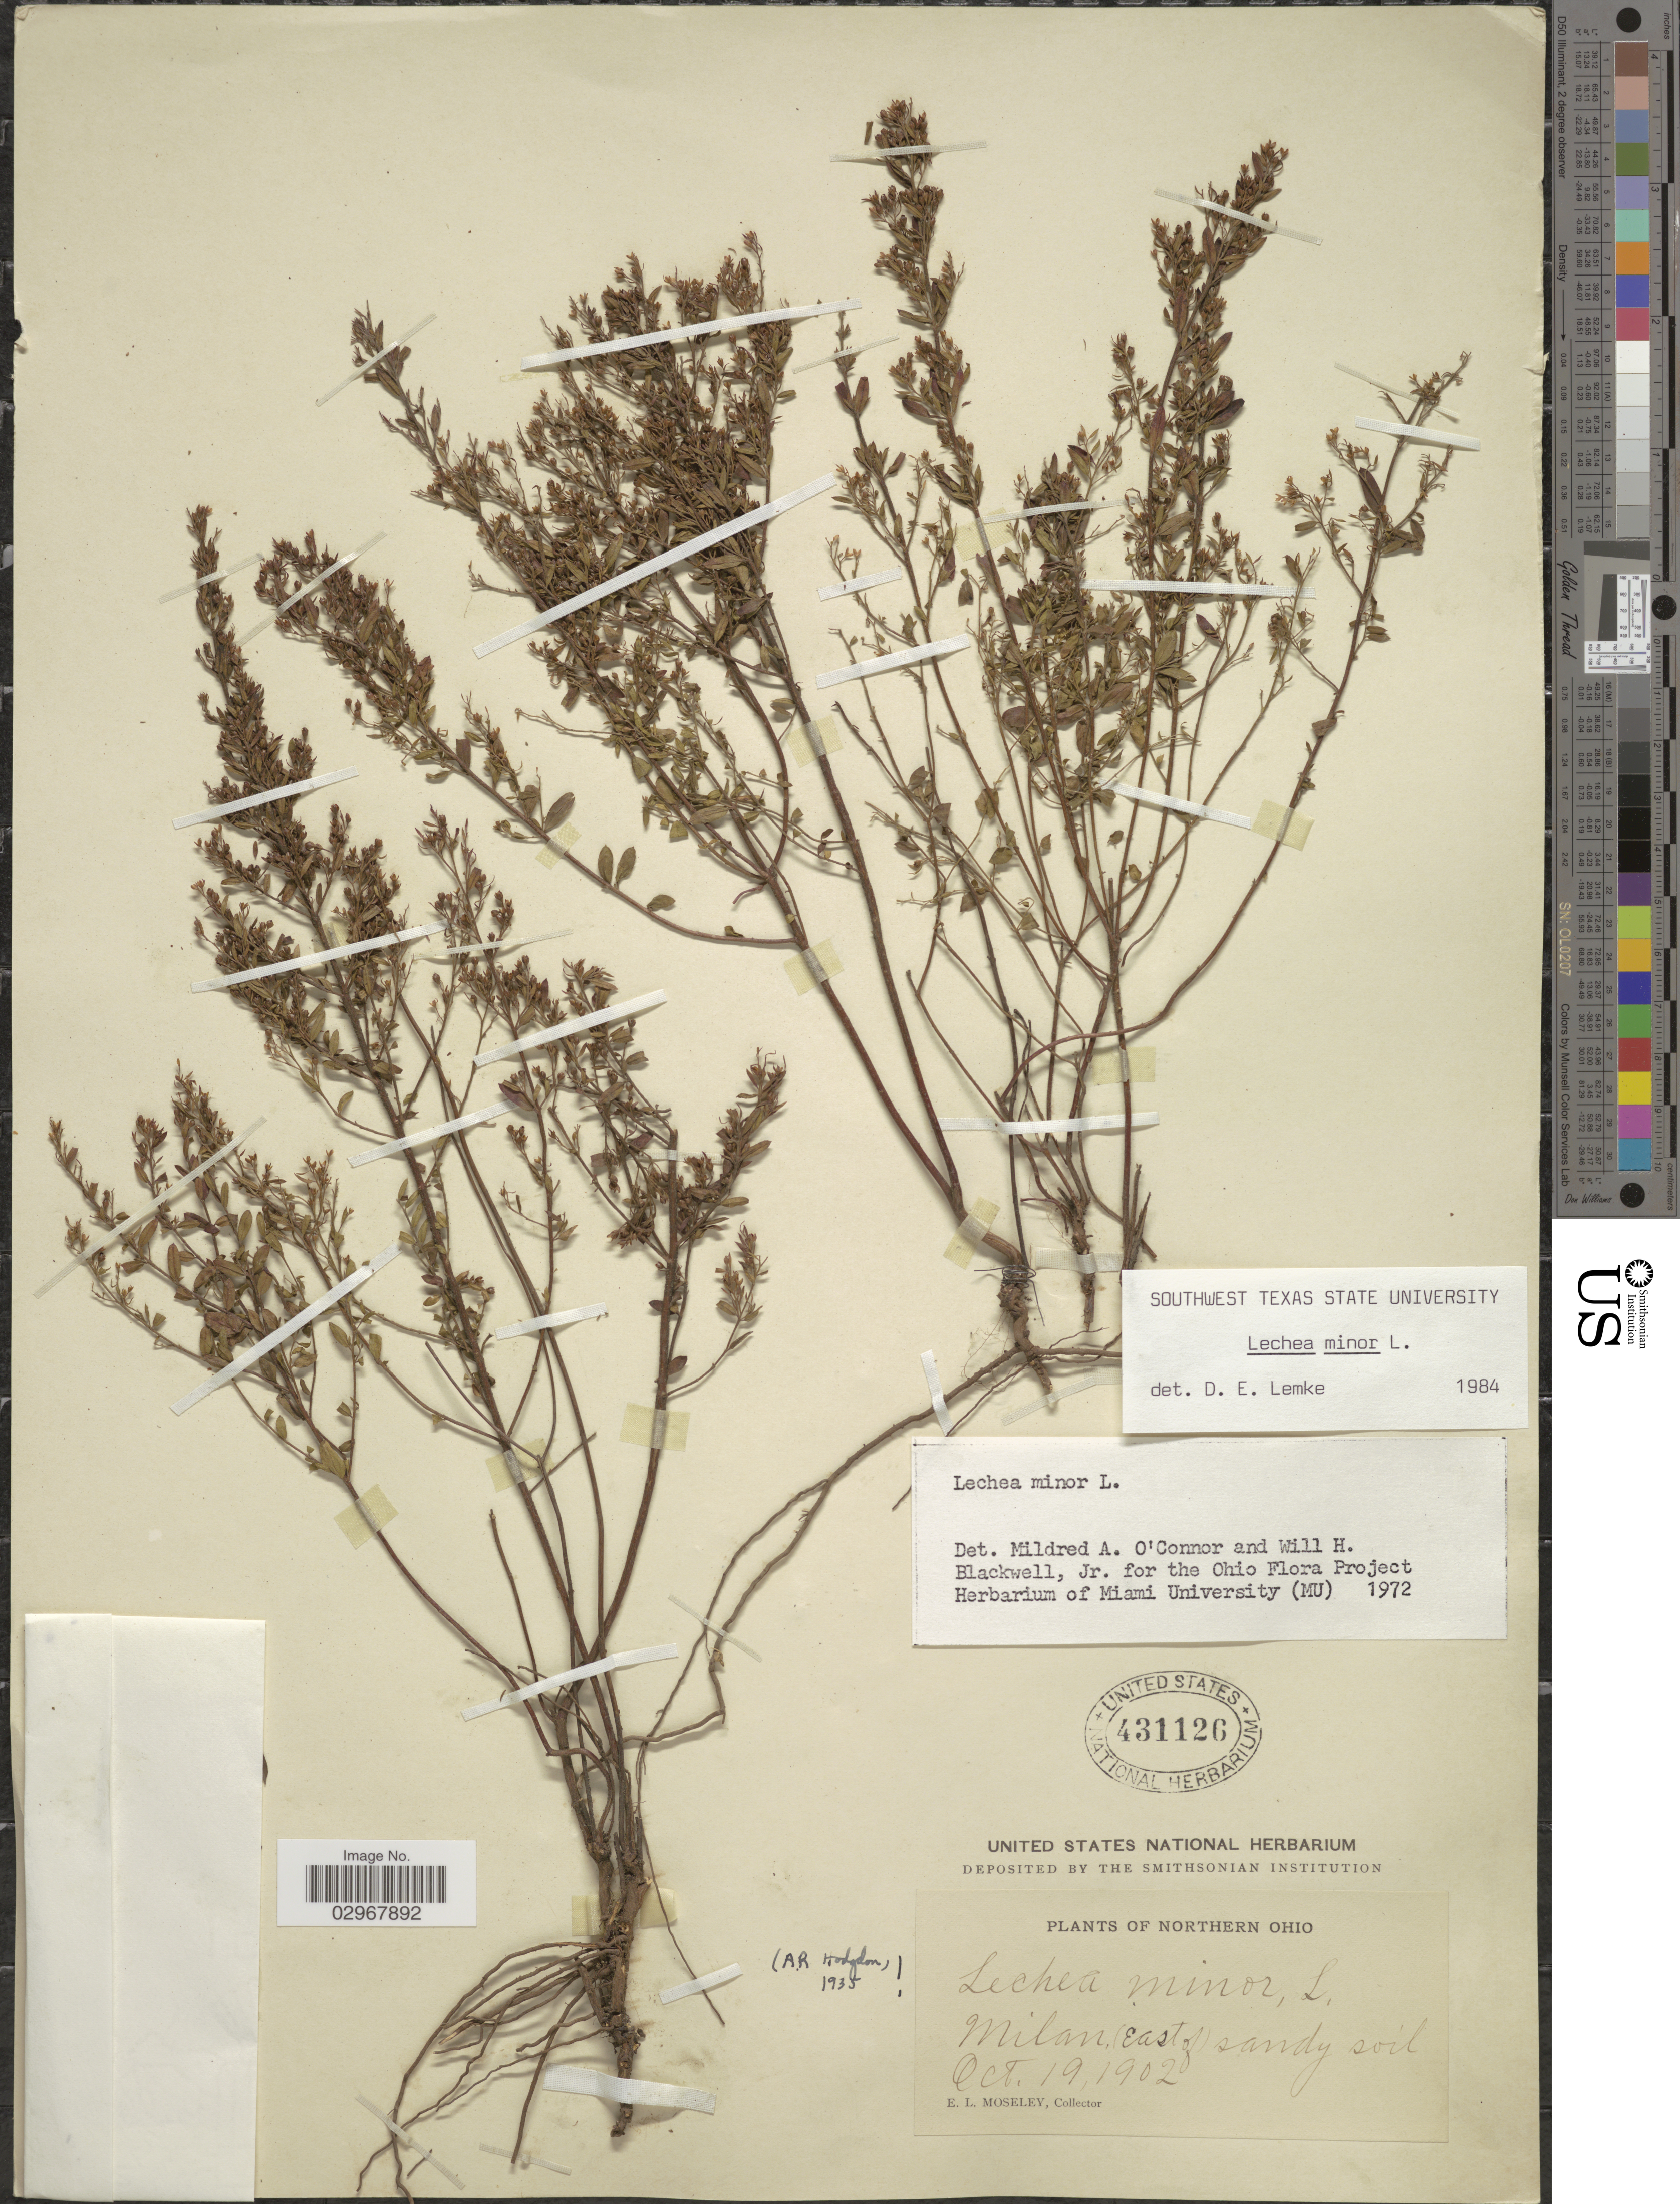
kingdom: Plantae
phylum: Tracheophyta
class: Magnoliopsida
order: Malvales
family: Cistaceae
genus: Lechea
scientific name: Lechea minor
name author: L.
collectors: E. Moseley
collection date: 1902-10-19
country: United States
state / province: Ohio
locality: Northern Ohio. Milan, (East of) sandy soil.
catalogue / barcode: US 431126